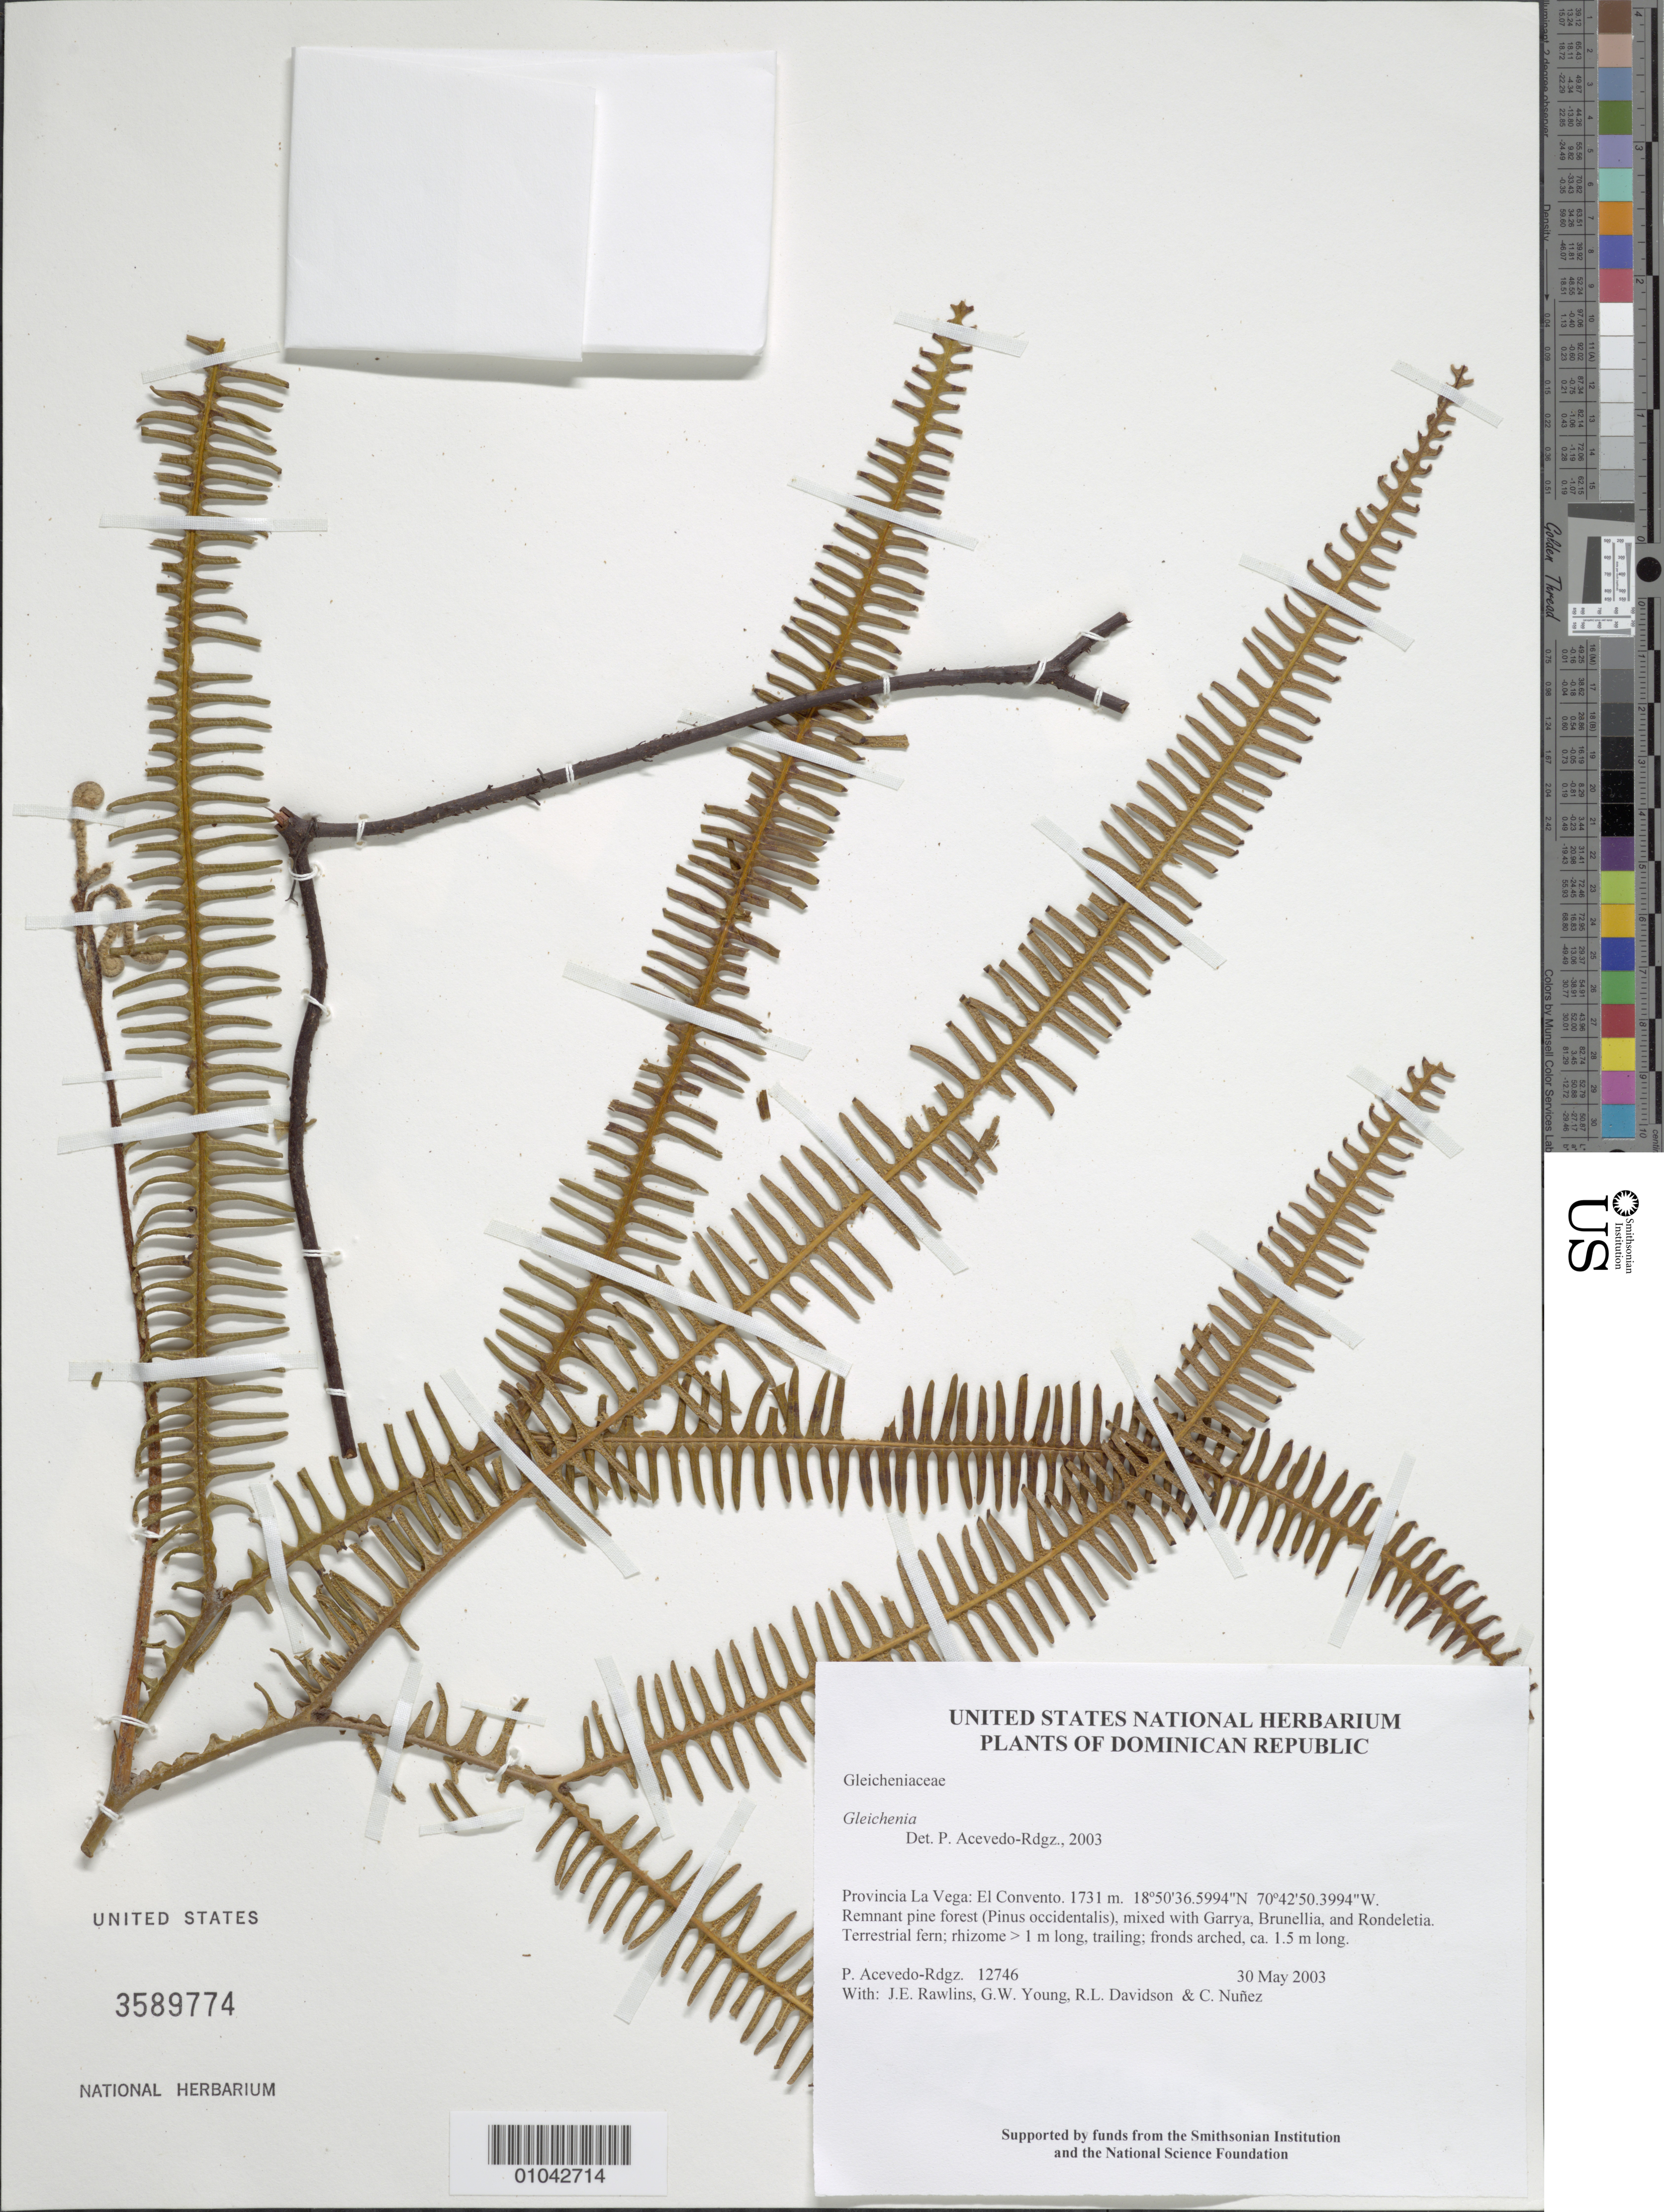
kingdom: Plantae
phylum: Tracheophyta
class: Polypodiopsida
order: Gleicheniales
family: Gleicheniaceae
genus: Sticherus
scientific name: Sticherus sp.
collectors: P. Acevedo-Rodr., J. Rawlins, G. Young, R. Davidson & C. Nunez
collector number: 12746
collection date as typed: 30 May 2003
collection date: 2003-05-30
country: Dominican Republic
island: Hispaniola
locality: Provincia La Vega: El Convento.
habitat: Remnant pine forest (Pinus occidentalis), mixed with Garrya, Brunellia, and Rondeletia.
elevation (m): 1731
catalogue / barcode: US 3589774